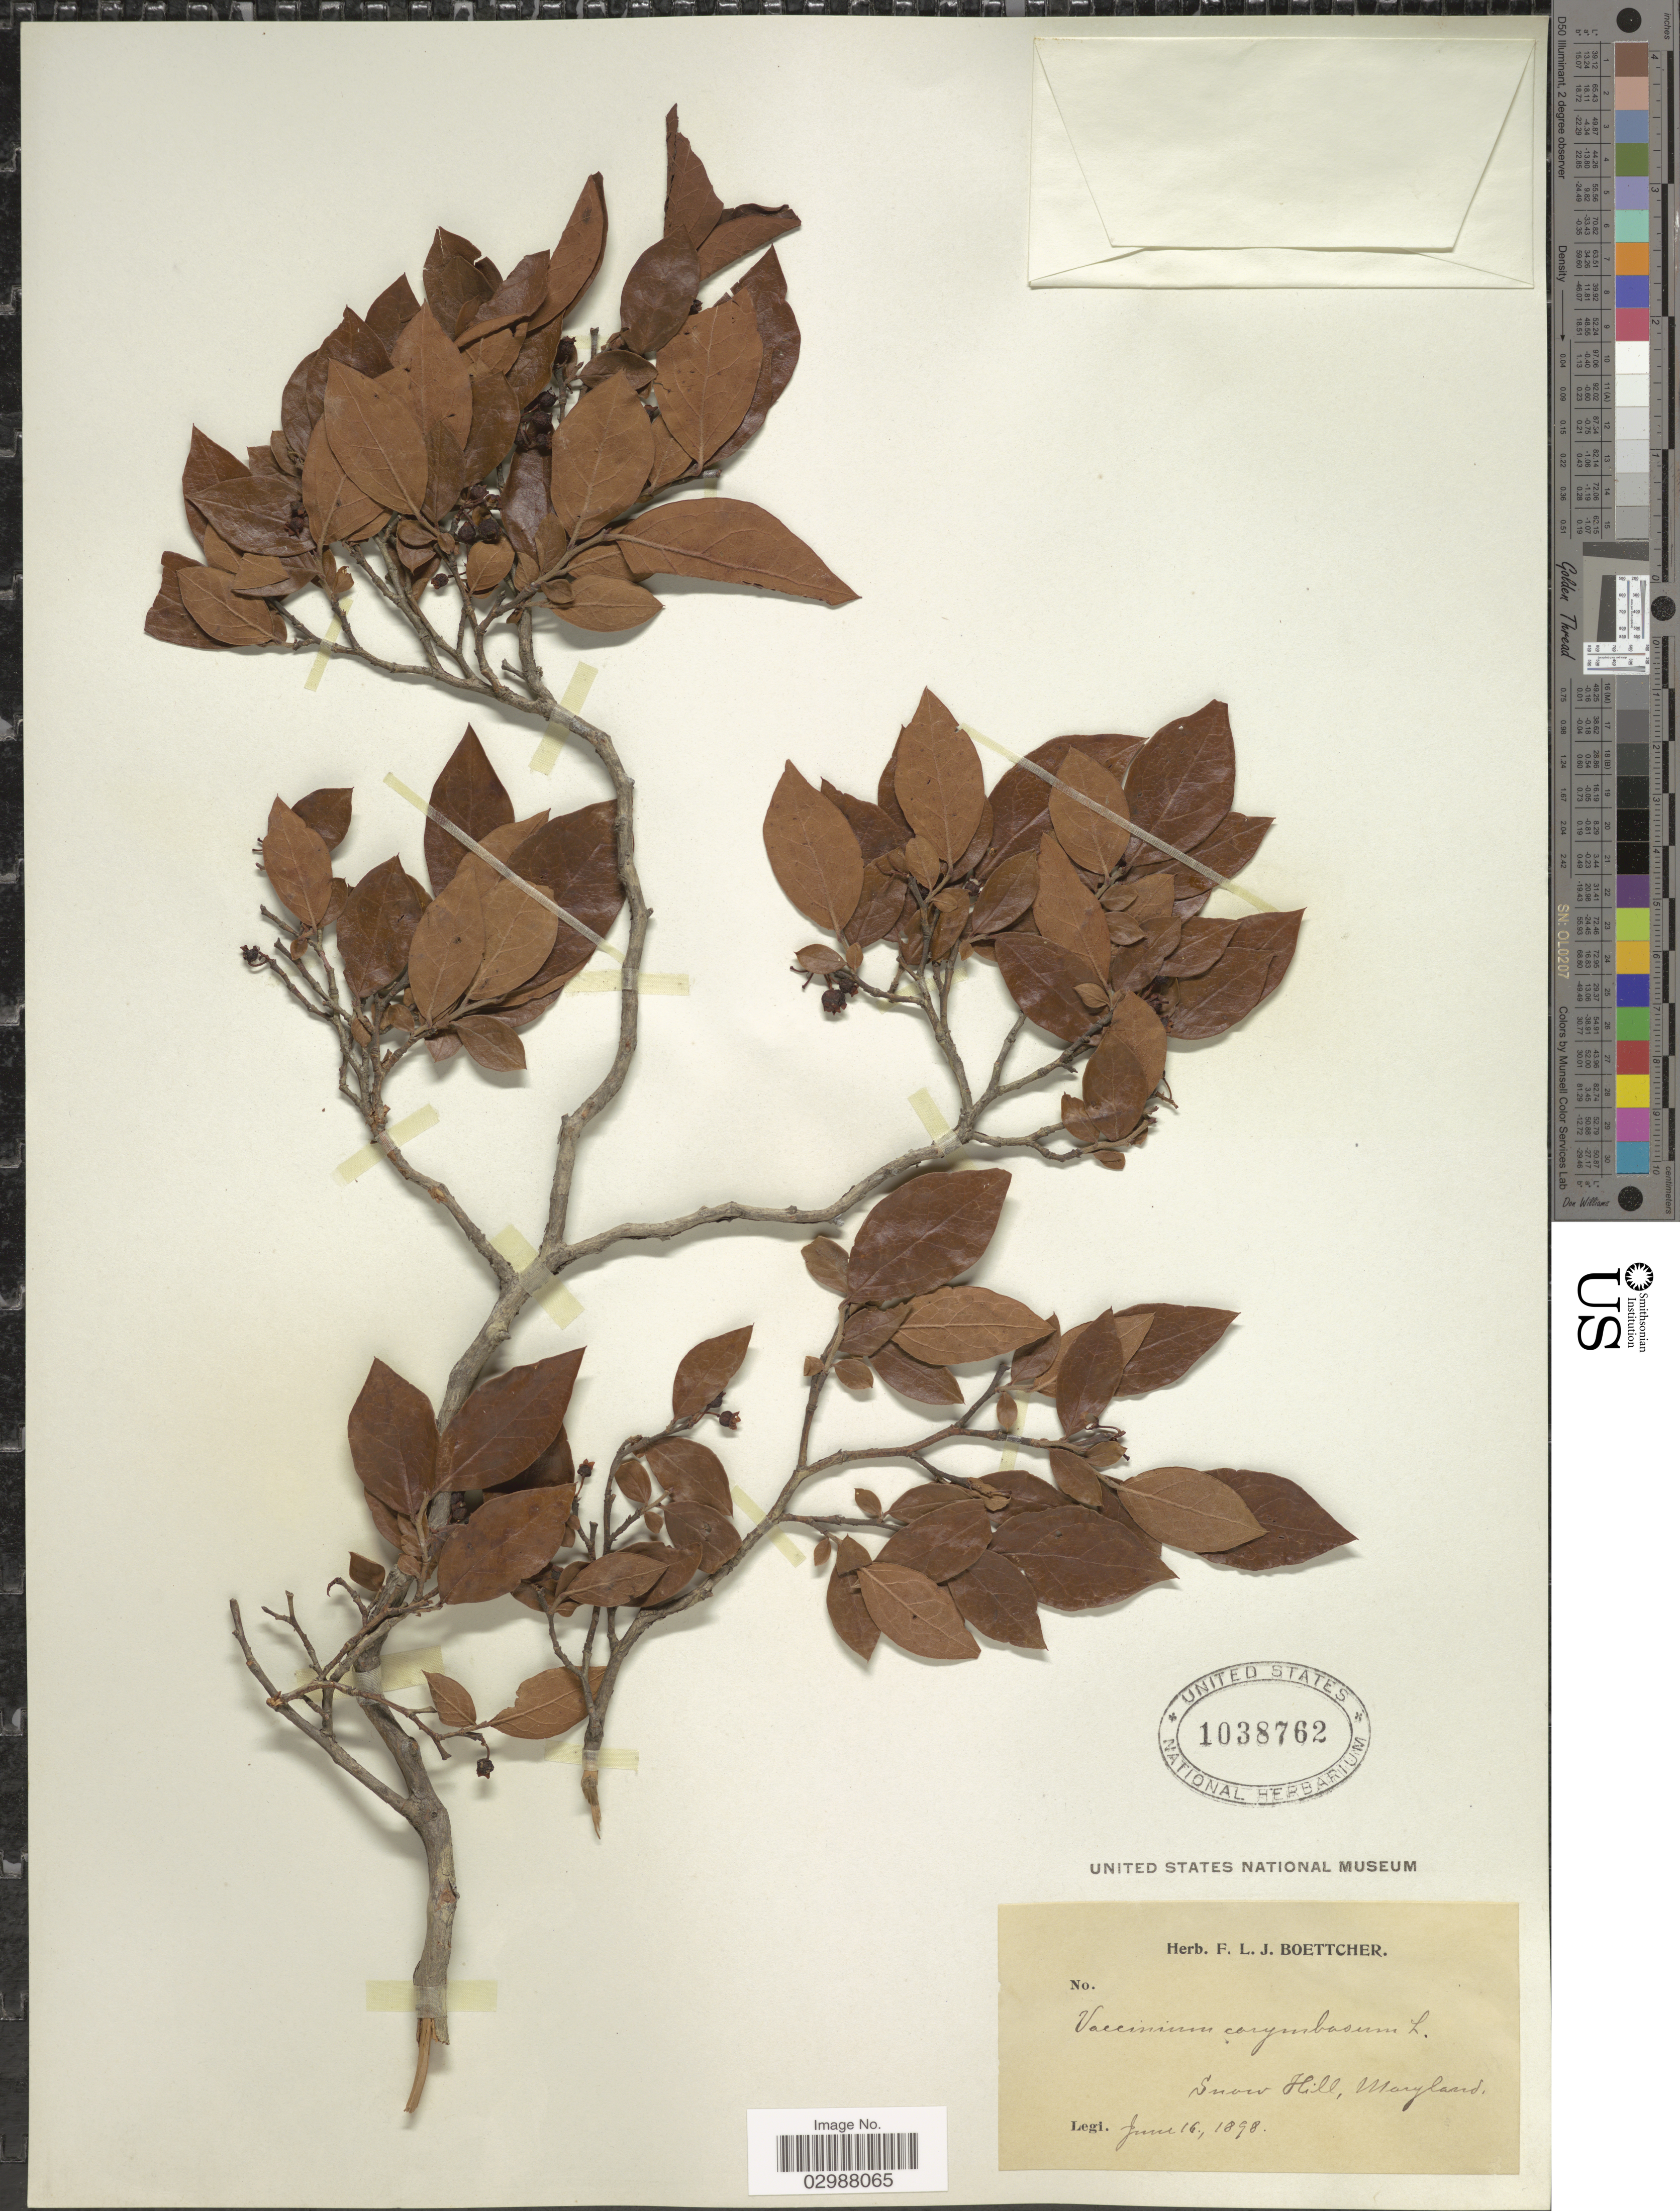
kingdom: Plantae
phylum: Tracheophyta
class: Magnoliopsida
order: Ericales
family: Ericaceae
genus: Vaccinium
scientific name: Vaccinium corymbosum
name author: L.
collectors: ex herb. F. L. J. Boettcher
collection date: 1898-06-16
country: United States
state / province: Maryland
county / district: Worcester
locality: Snow Hill.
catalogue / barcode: US 1038762